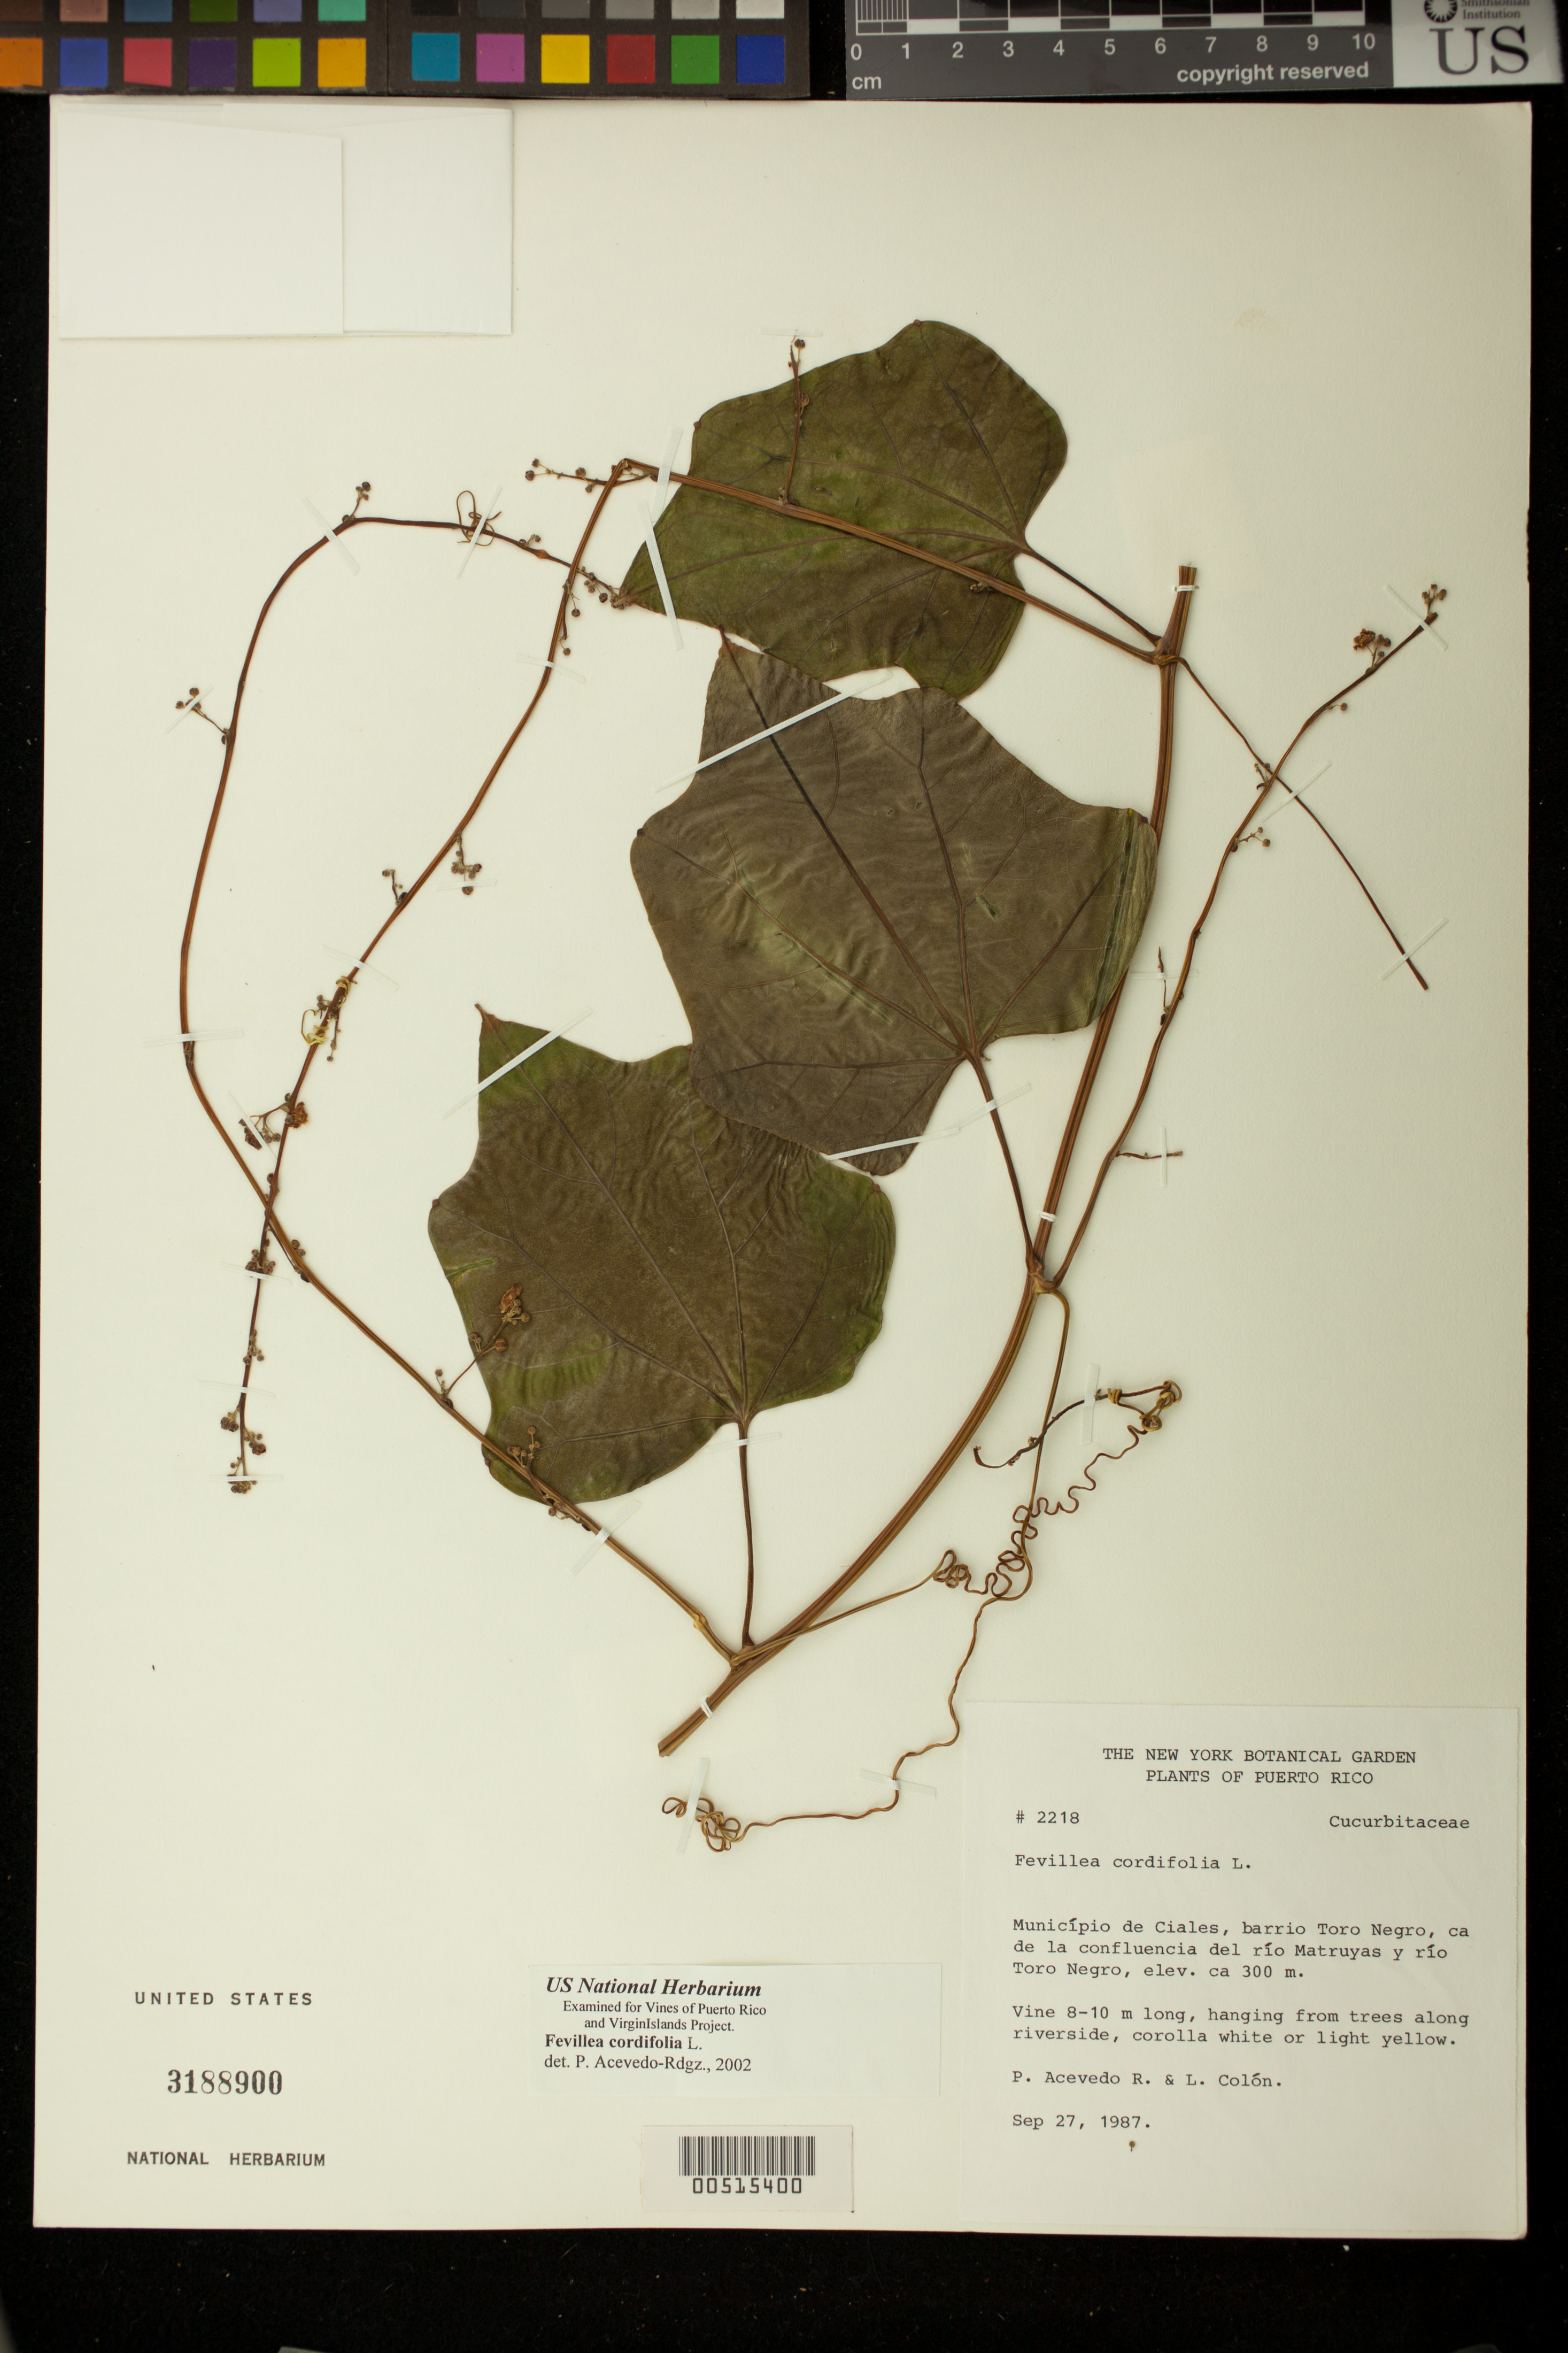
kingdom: Plantae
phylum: Tracheophyta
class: Magnoliopsida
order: Cucurbitales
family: Cucurbitaceae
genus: Fevillea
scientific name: Fevillea cordifolia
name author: L.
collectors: P. Acevedo-Rodr. & -. Colon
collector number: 2218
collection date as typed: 27 Sep 1987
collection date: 1987-09-27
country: Puerto Rico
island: Puerto Rico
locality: Municipio de Ciales, barrio Toro Negro, ca de la confluencia del rio Matruyas y rio Toro Negro. Hanging from trees along riverside.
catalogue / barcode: US 3188900